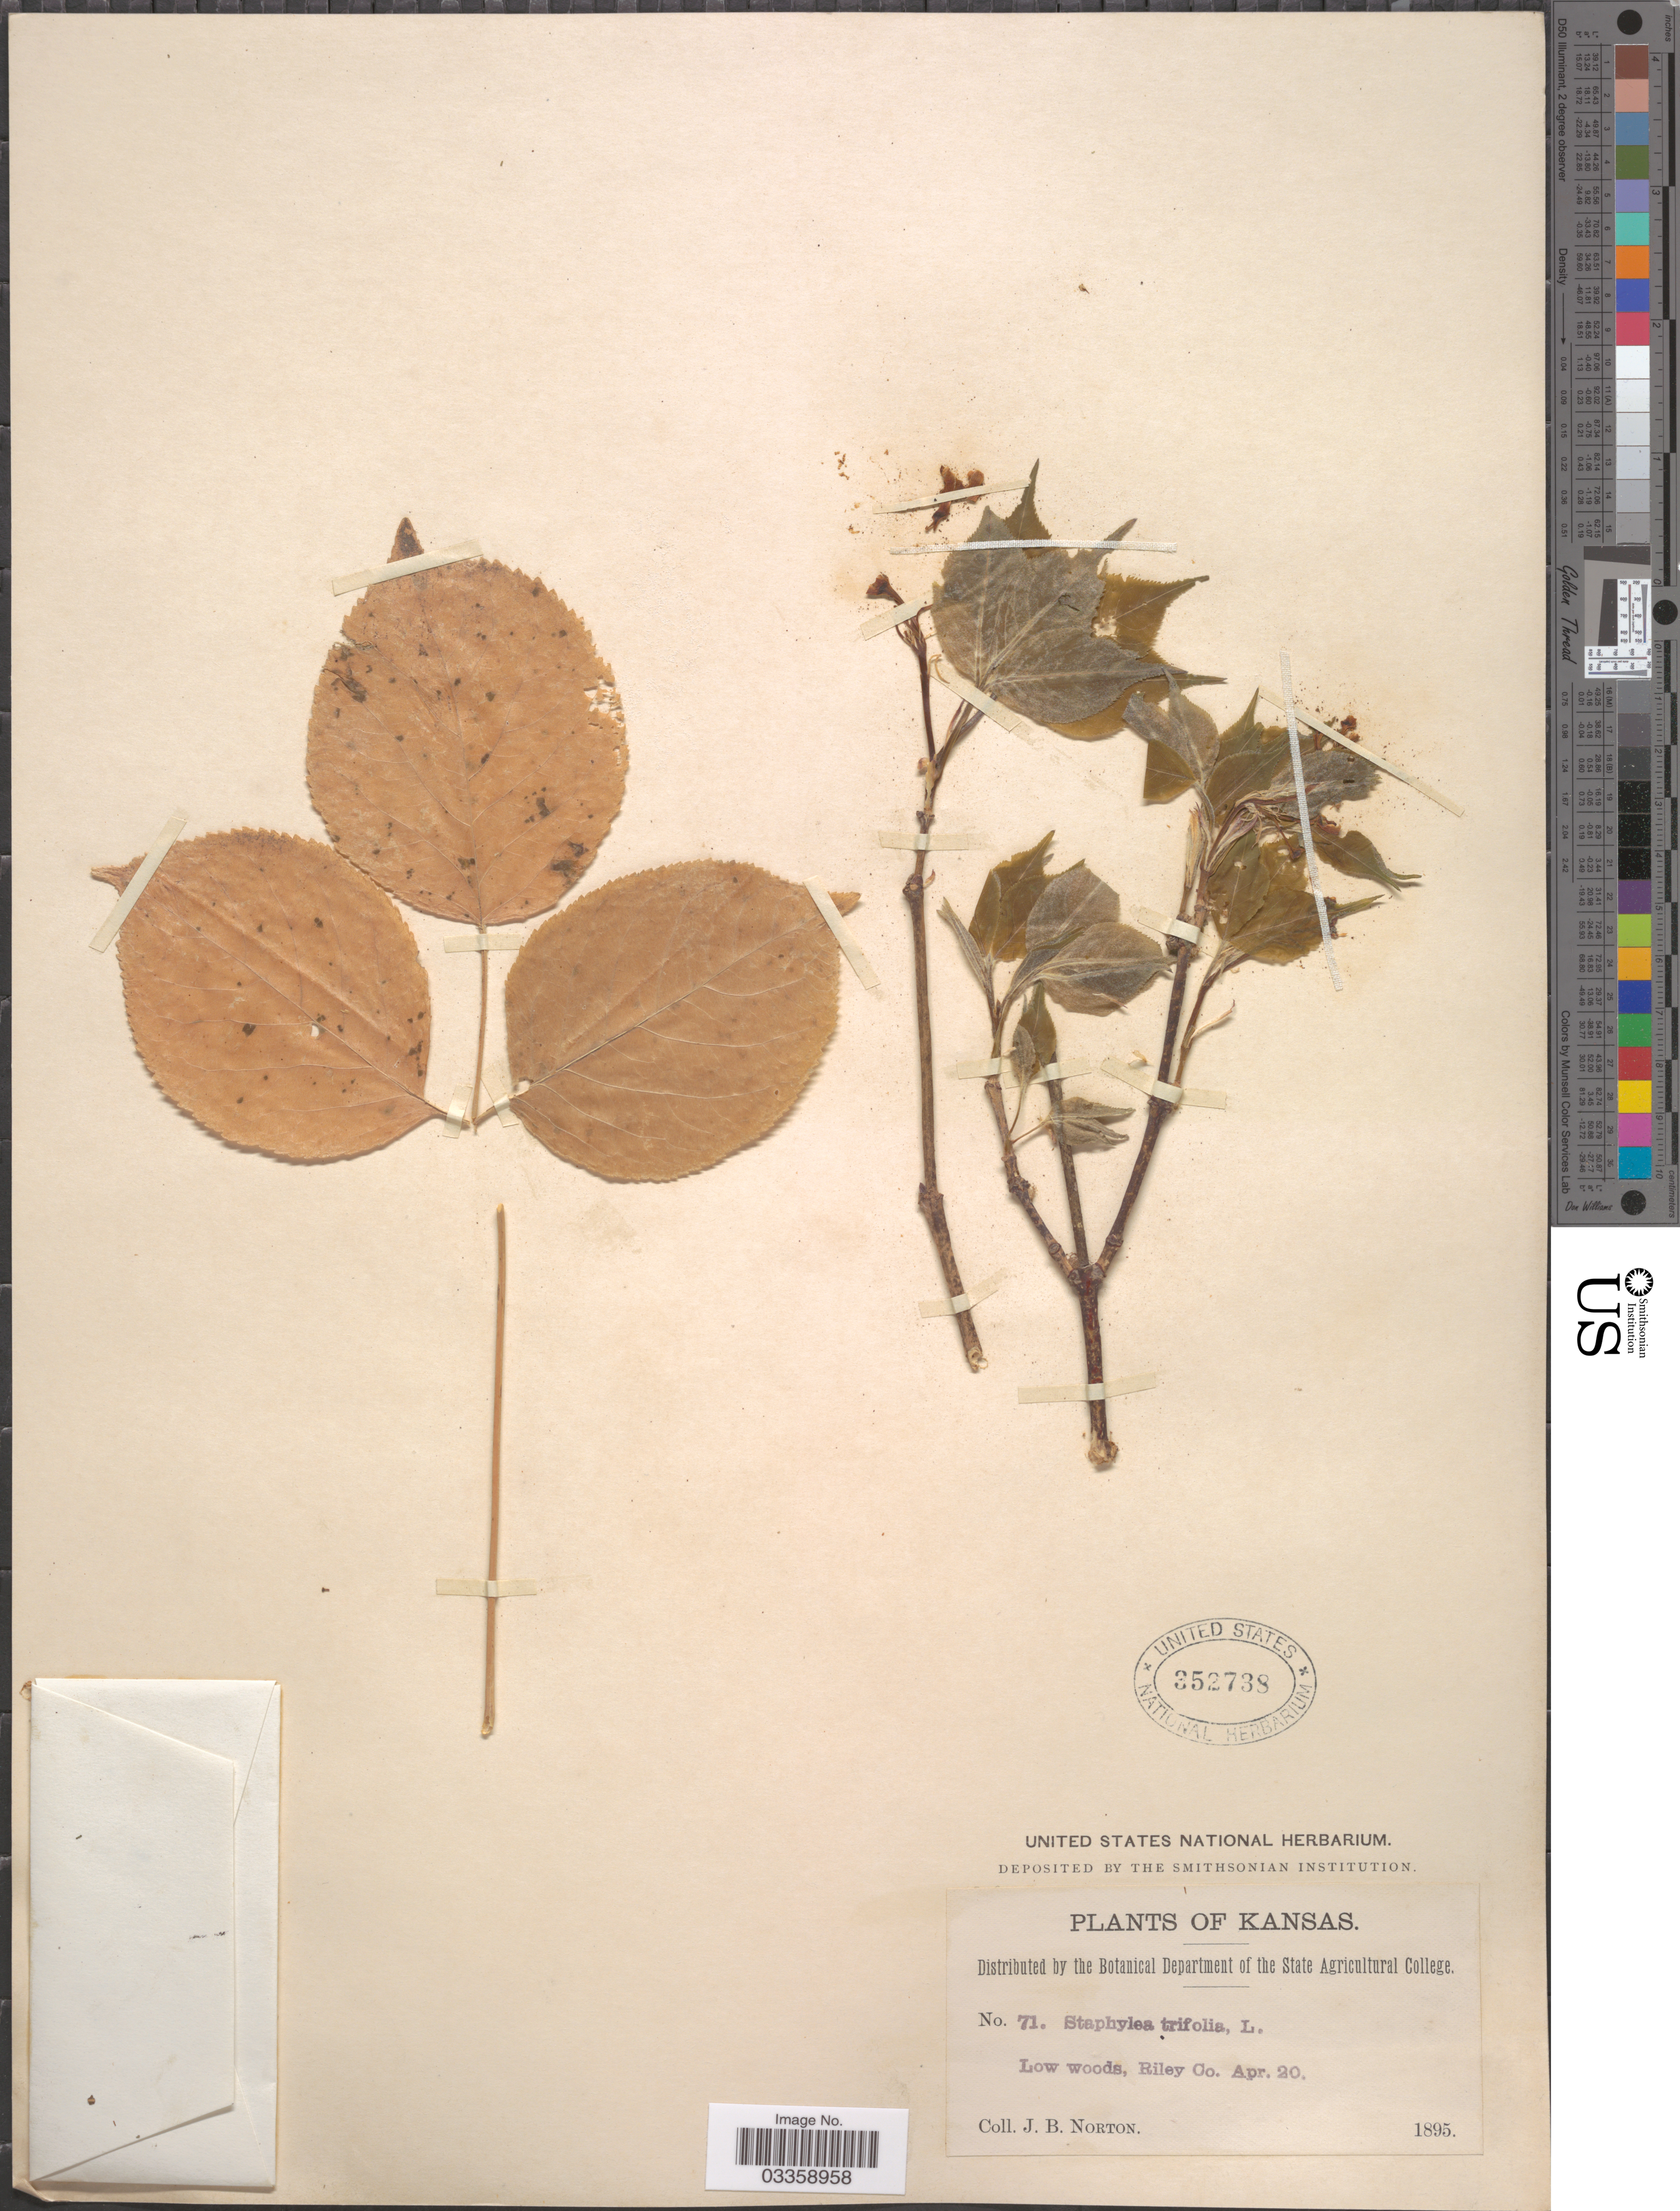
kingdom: Plantae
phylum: Tracheophyta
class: Magnoliopsida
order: Crossosomatales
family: Staphyleaceae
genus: Staphylea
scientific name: Staphylea trifolia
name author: L.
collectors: J. B. Norton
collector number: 71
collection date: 1895-04-20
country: United States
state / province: Kansas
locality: Riley Co.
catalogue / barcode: US 352738